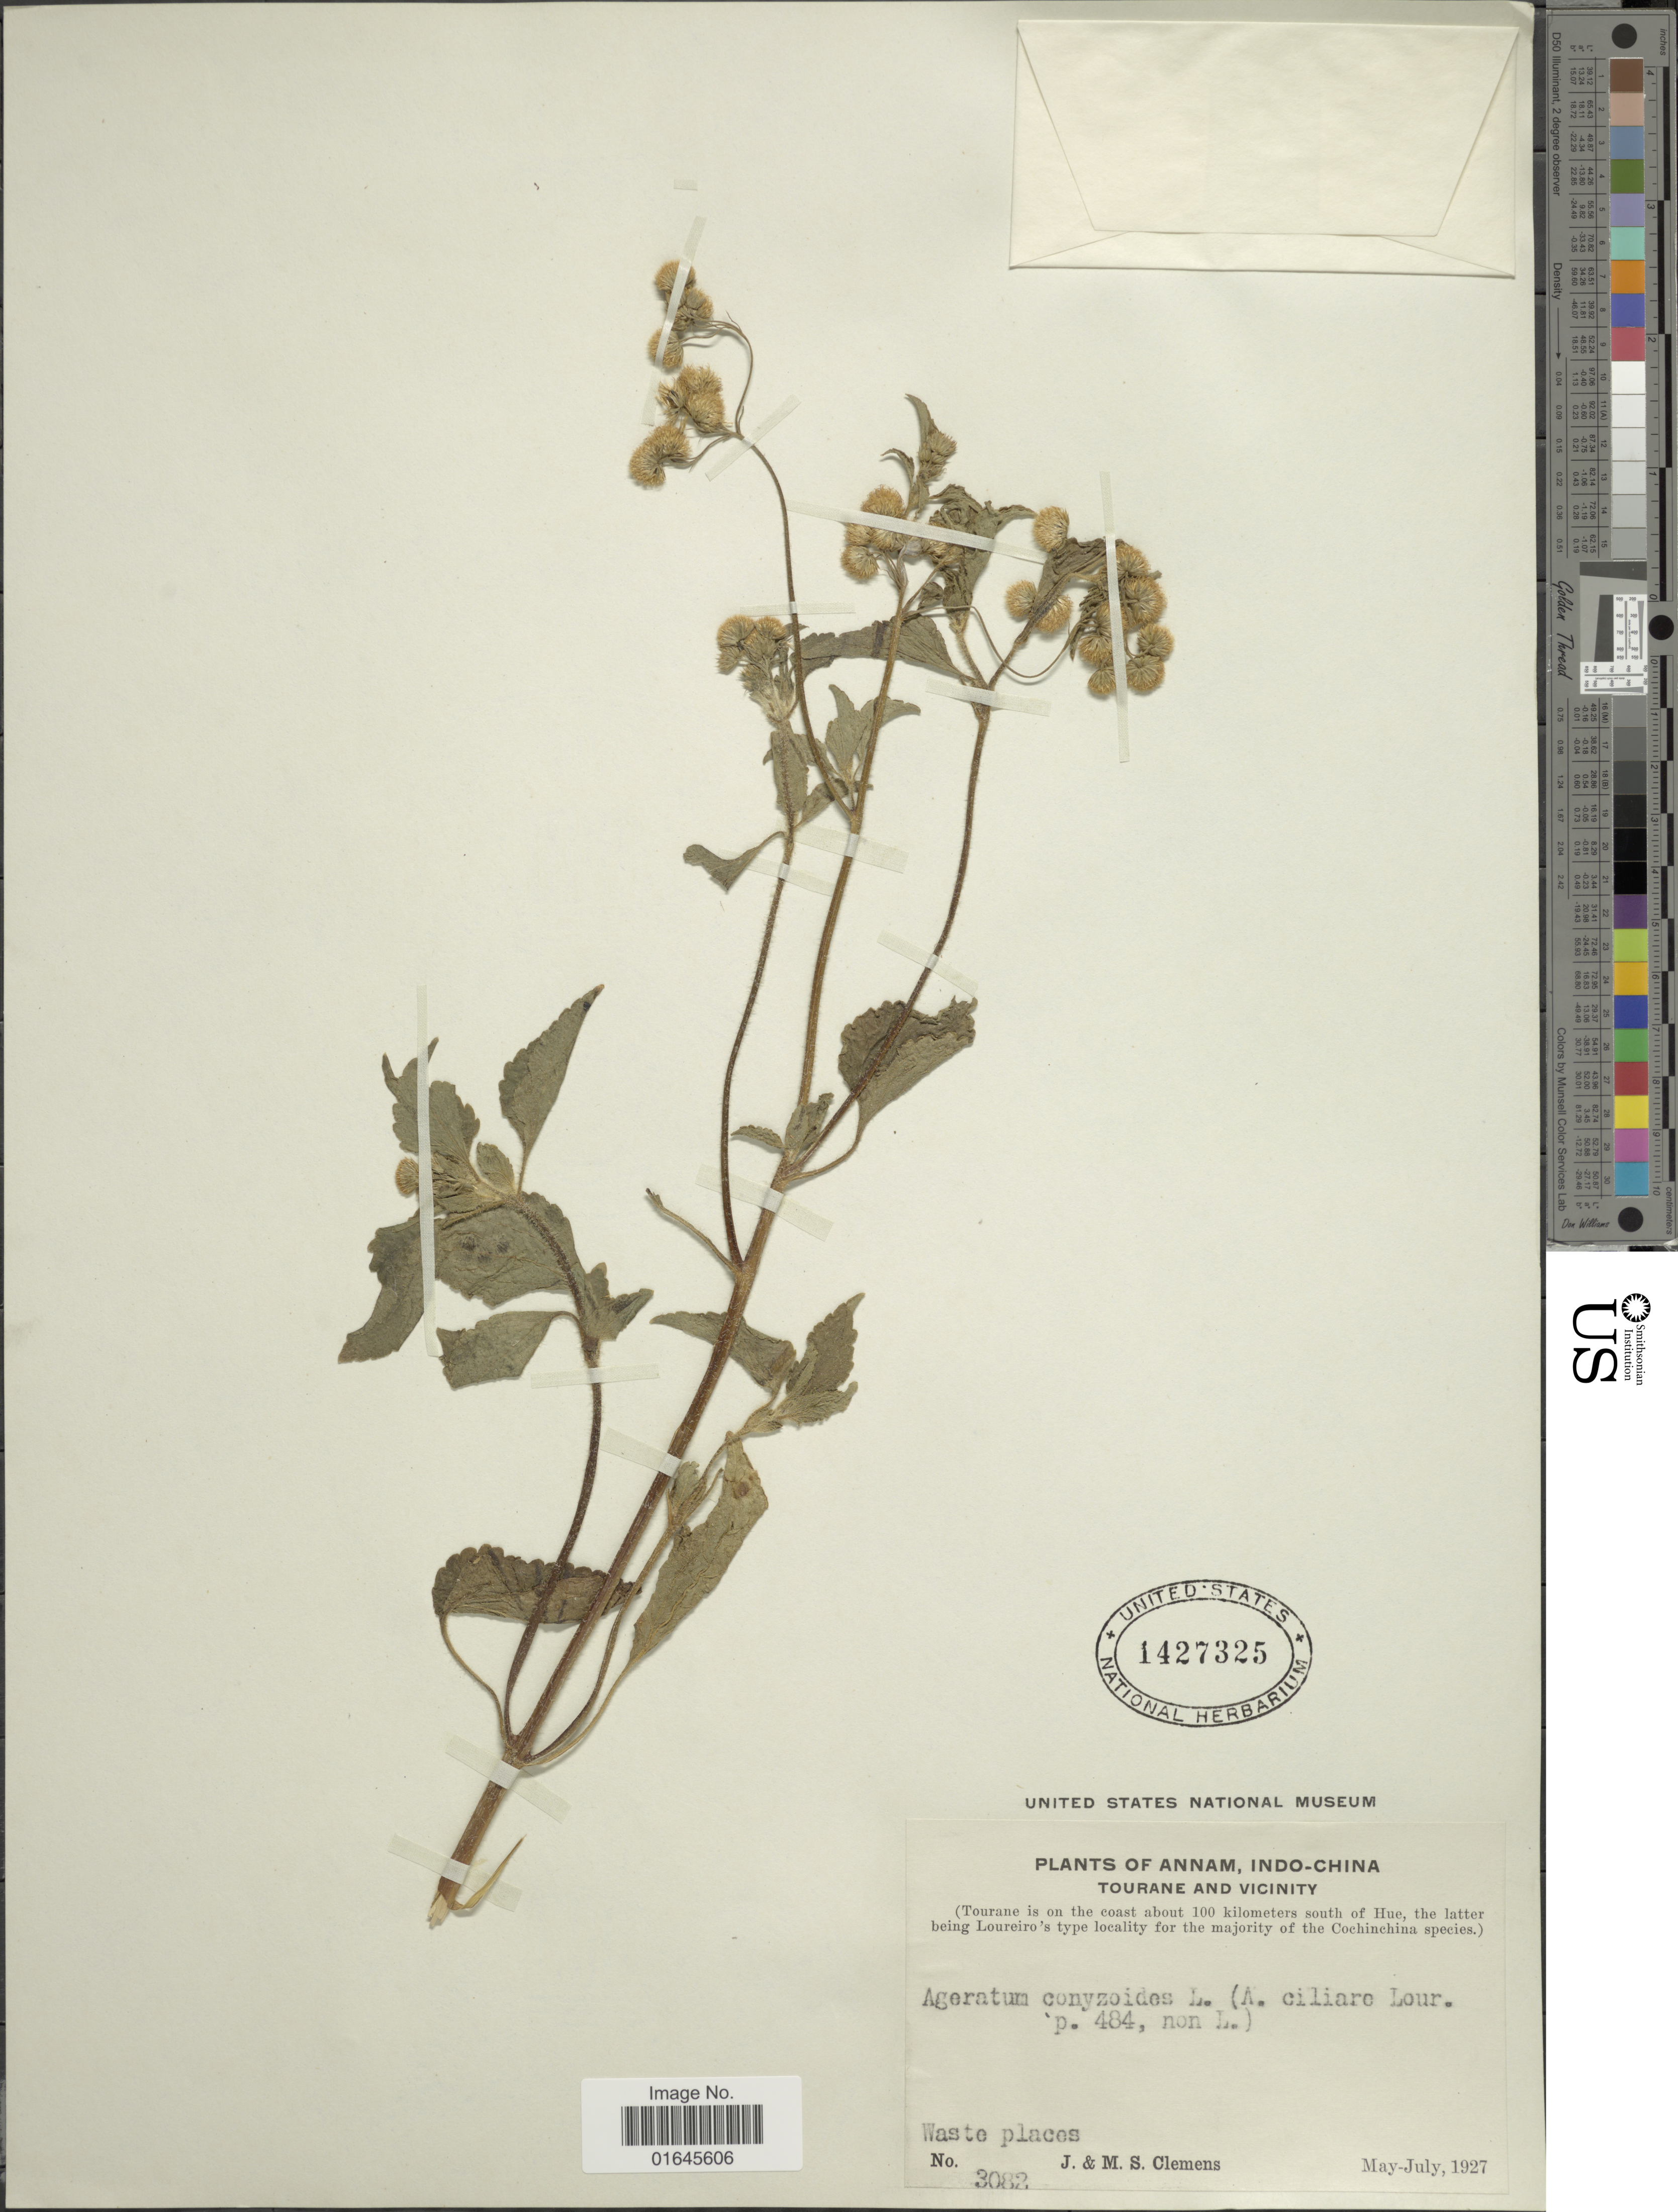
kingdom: Plantae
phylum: Tracheophyta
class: Magnoliopsida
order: Asterales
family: Asteraceae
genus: Ageratum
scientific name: Ageratum conyzoides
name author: L.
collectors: J. Clemens & M. S. Clemens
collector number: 3082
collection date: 1927-05/1927-07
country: Vietnam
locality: Annam, Indo-China, Tourane and vicinity (Tourane is on the coast about 100 kilometers south of Hue, the latter being Loureiro's type locality for the majority of the Cochinchina species)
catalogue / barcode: US 1427325